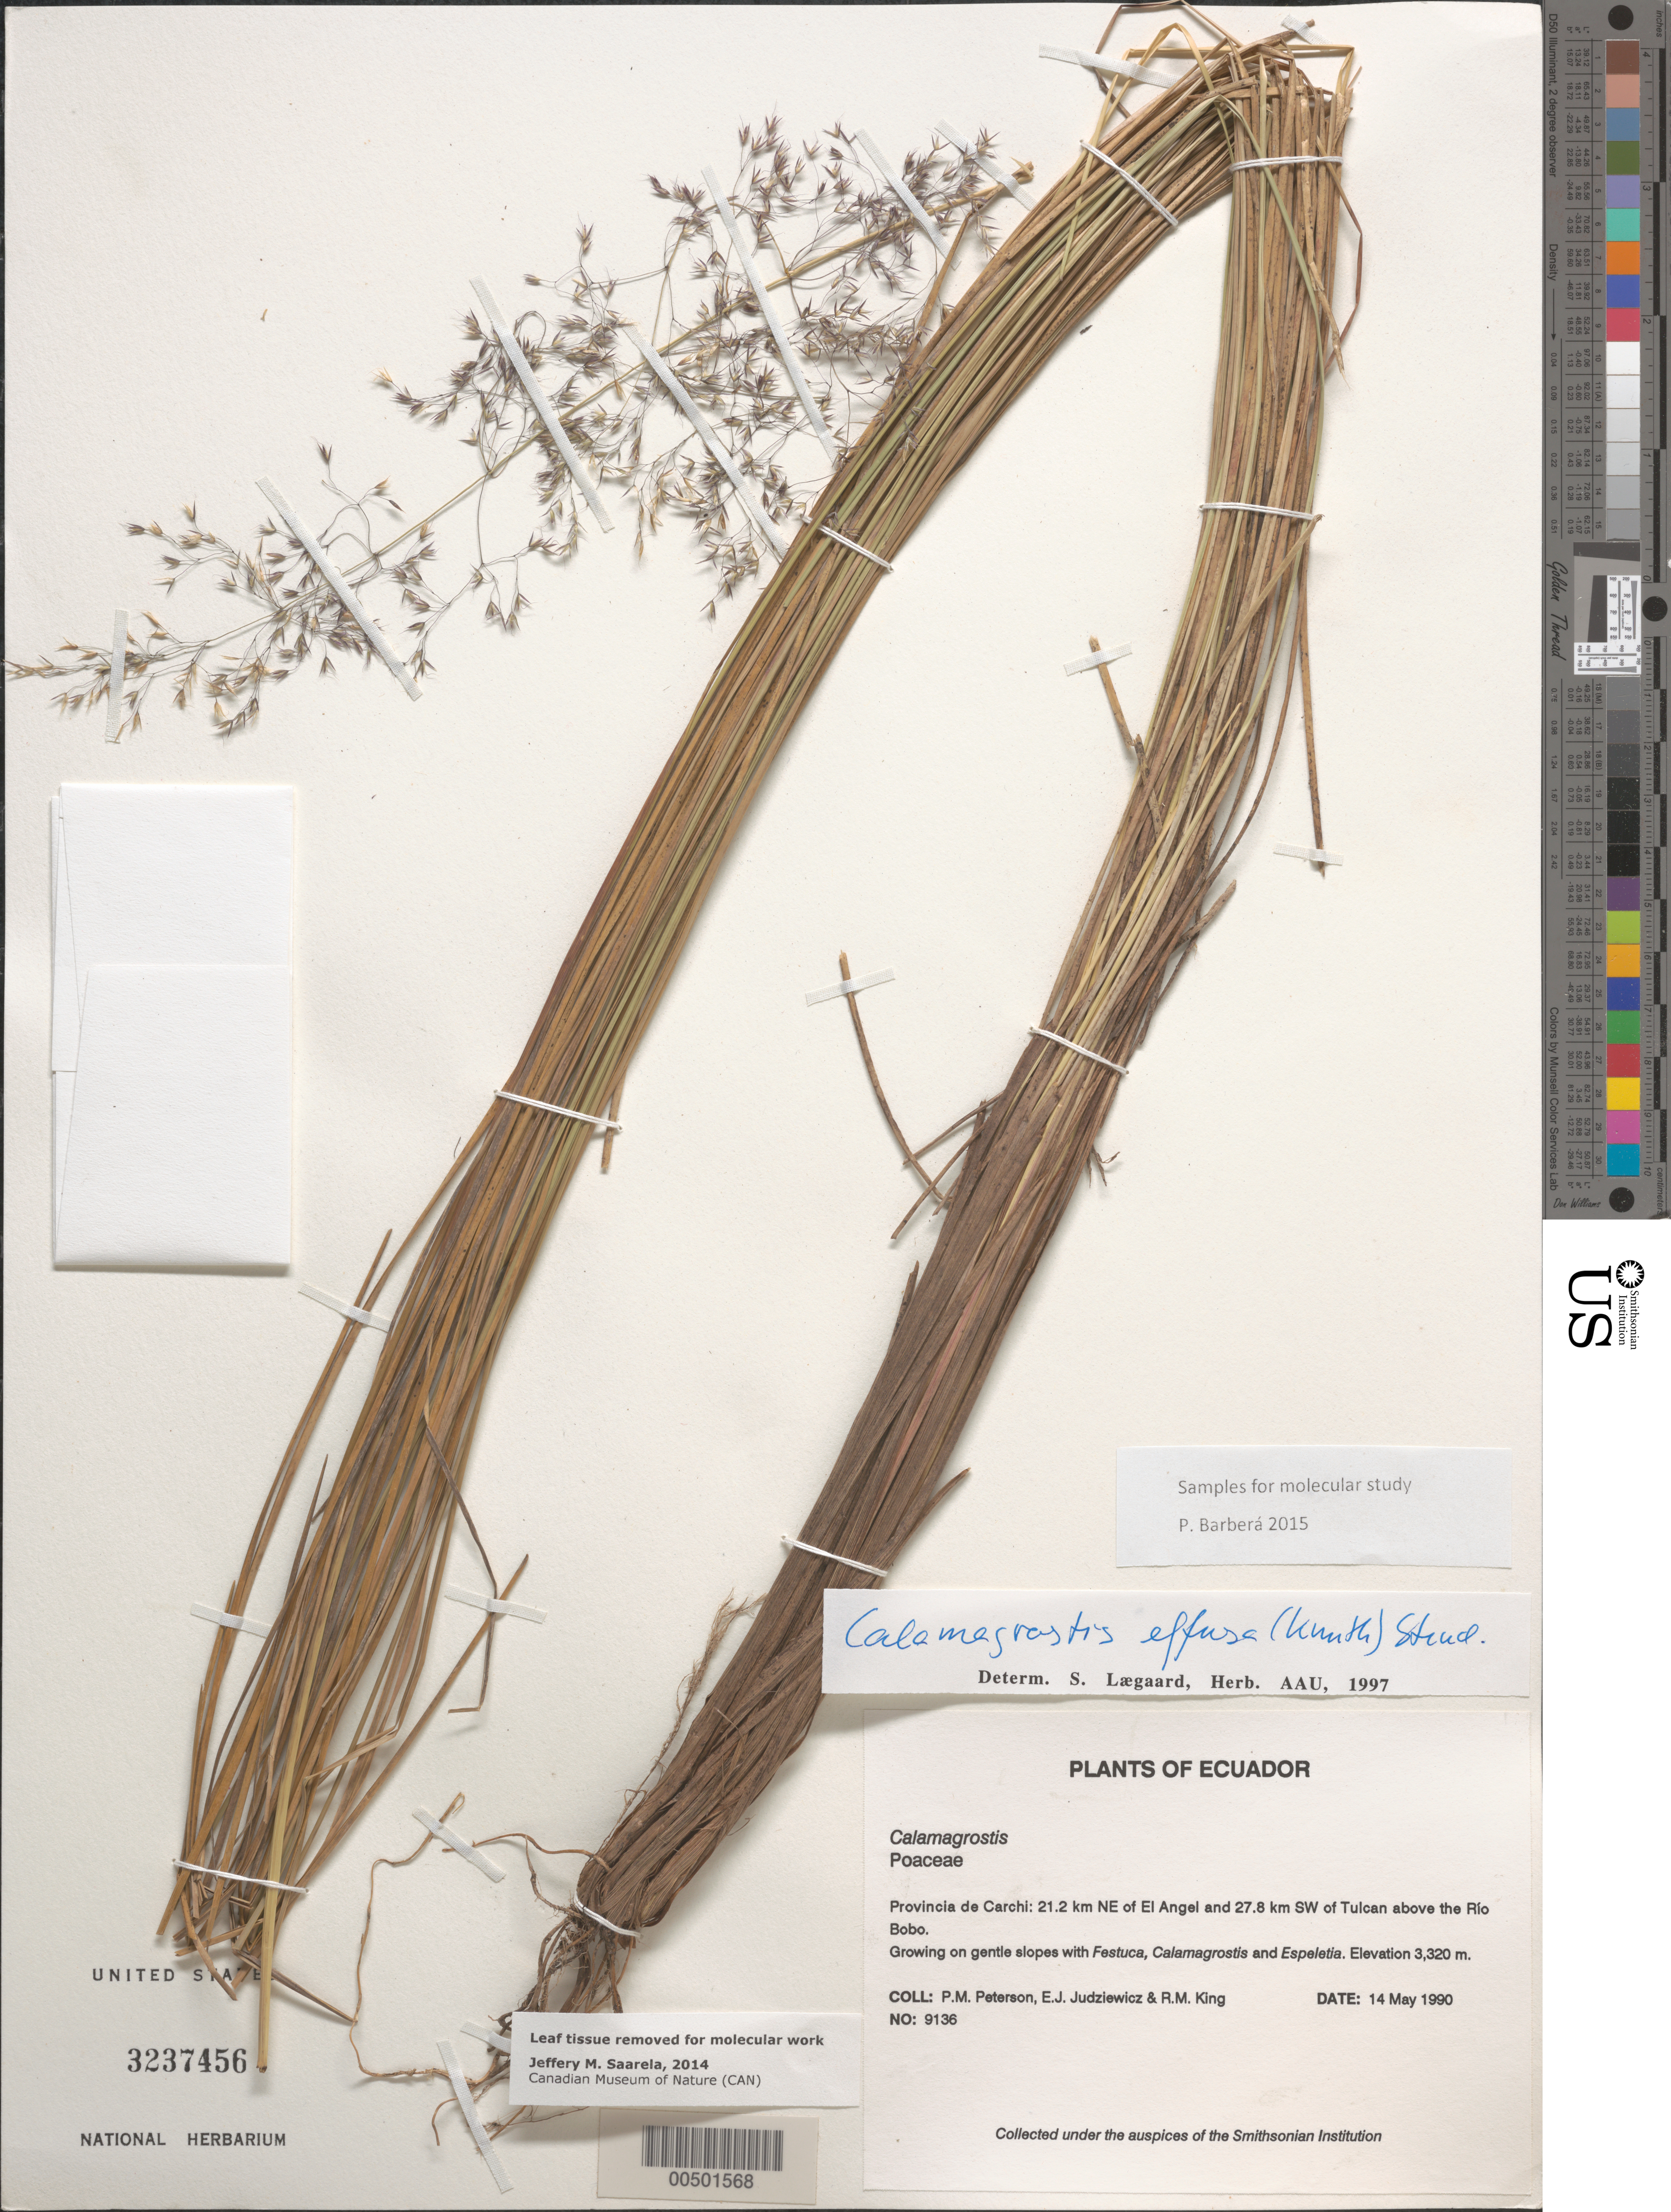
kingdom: Plantae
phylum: Tracheophyta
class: Liliopsida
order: Poales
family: Poaceae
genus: Calamagrostis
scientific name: Calamagrostis effusa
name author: (Kunth) Steud.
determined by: Lægaard, S., (AAU), University of Aarhus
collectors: P. M. Peterson, E. J. Judziewicz & R. M. King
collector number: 09136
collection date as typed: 14 May 1990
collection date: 1990-05-14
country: Ecuador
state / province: Carchi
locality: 21.2 km NE of El Angel and 27.8 km SW of Tulcan above the Río Bobo.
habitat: Growing on gentle slopes with Festuca, Calamagrostis and Espeletia.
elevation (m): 3320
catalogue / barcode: US 3237456